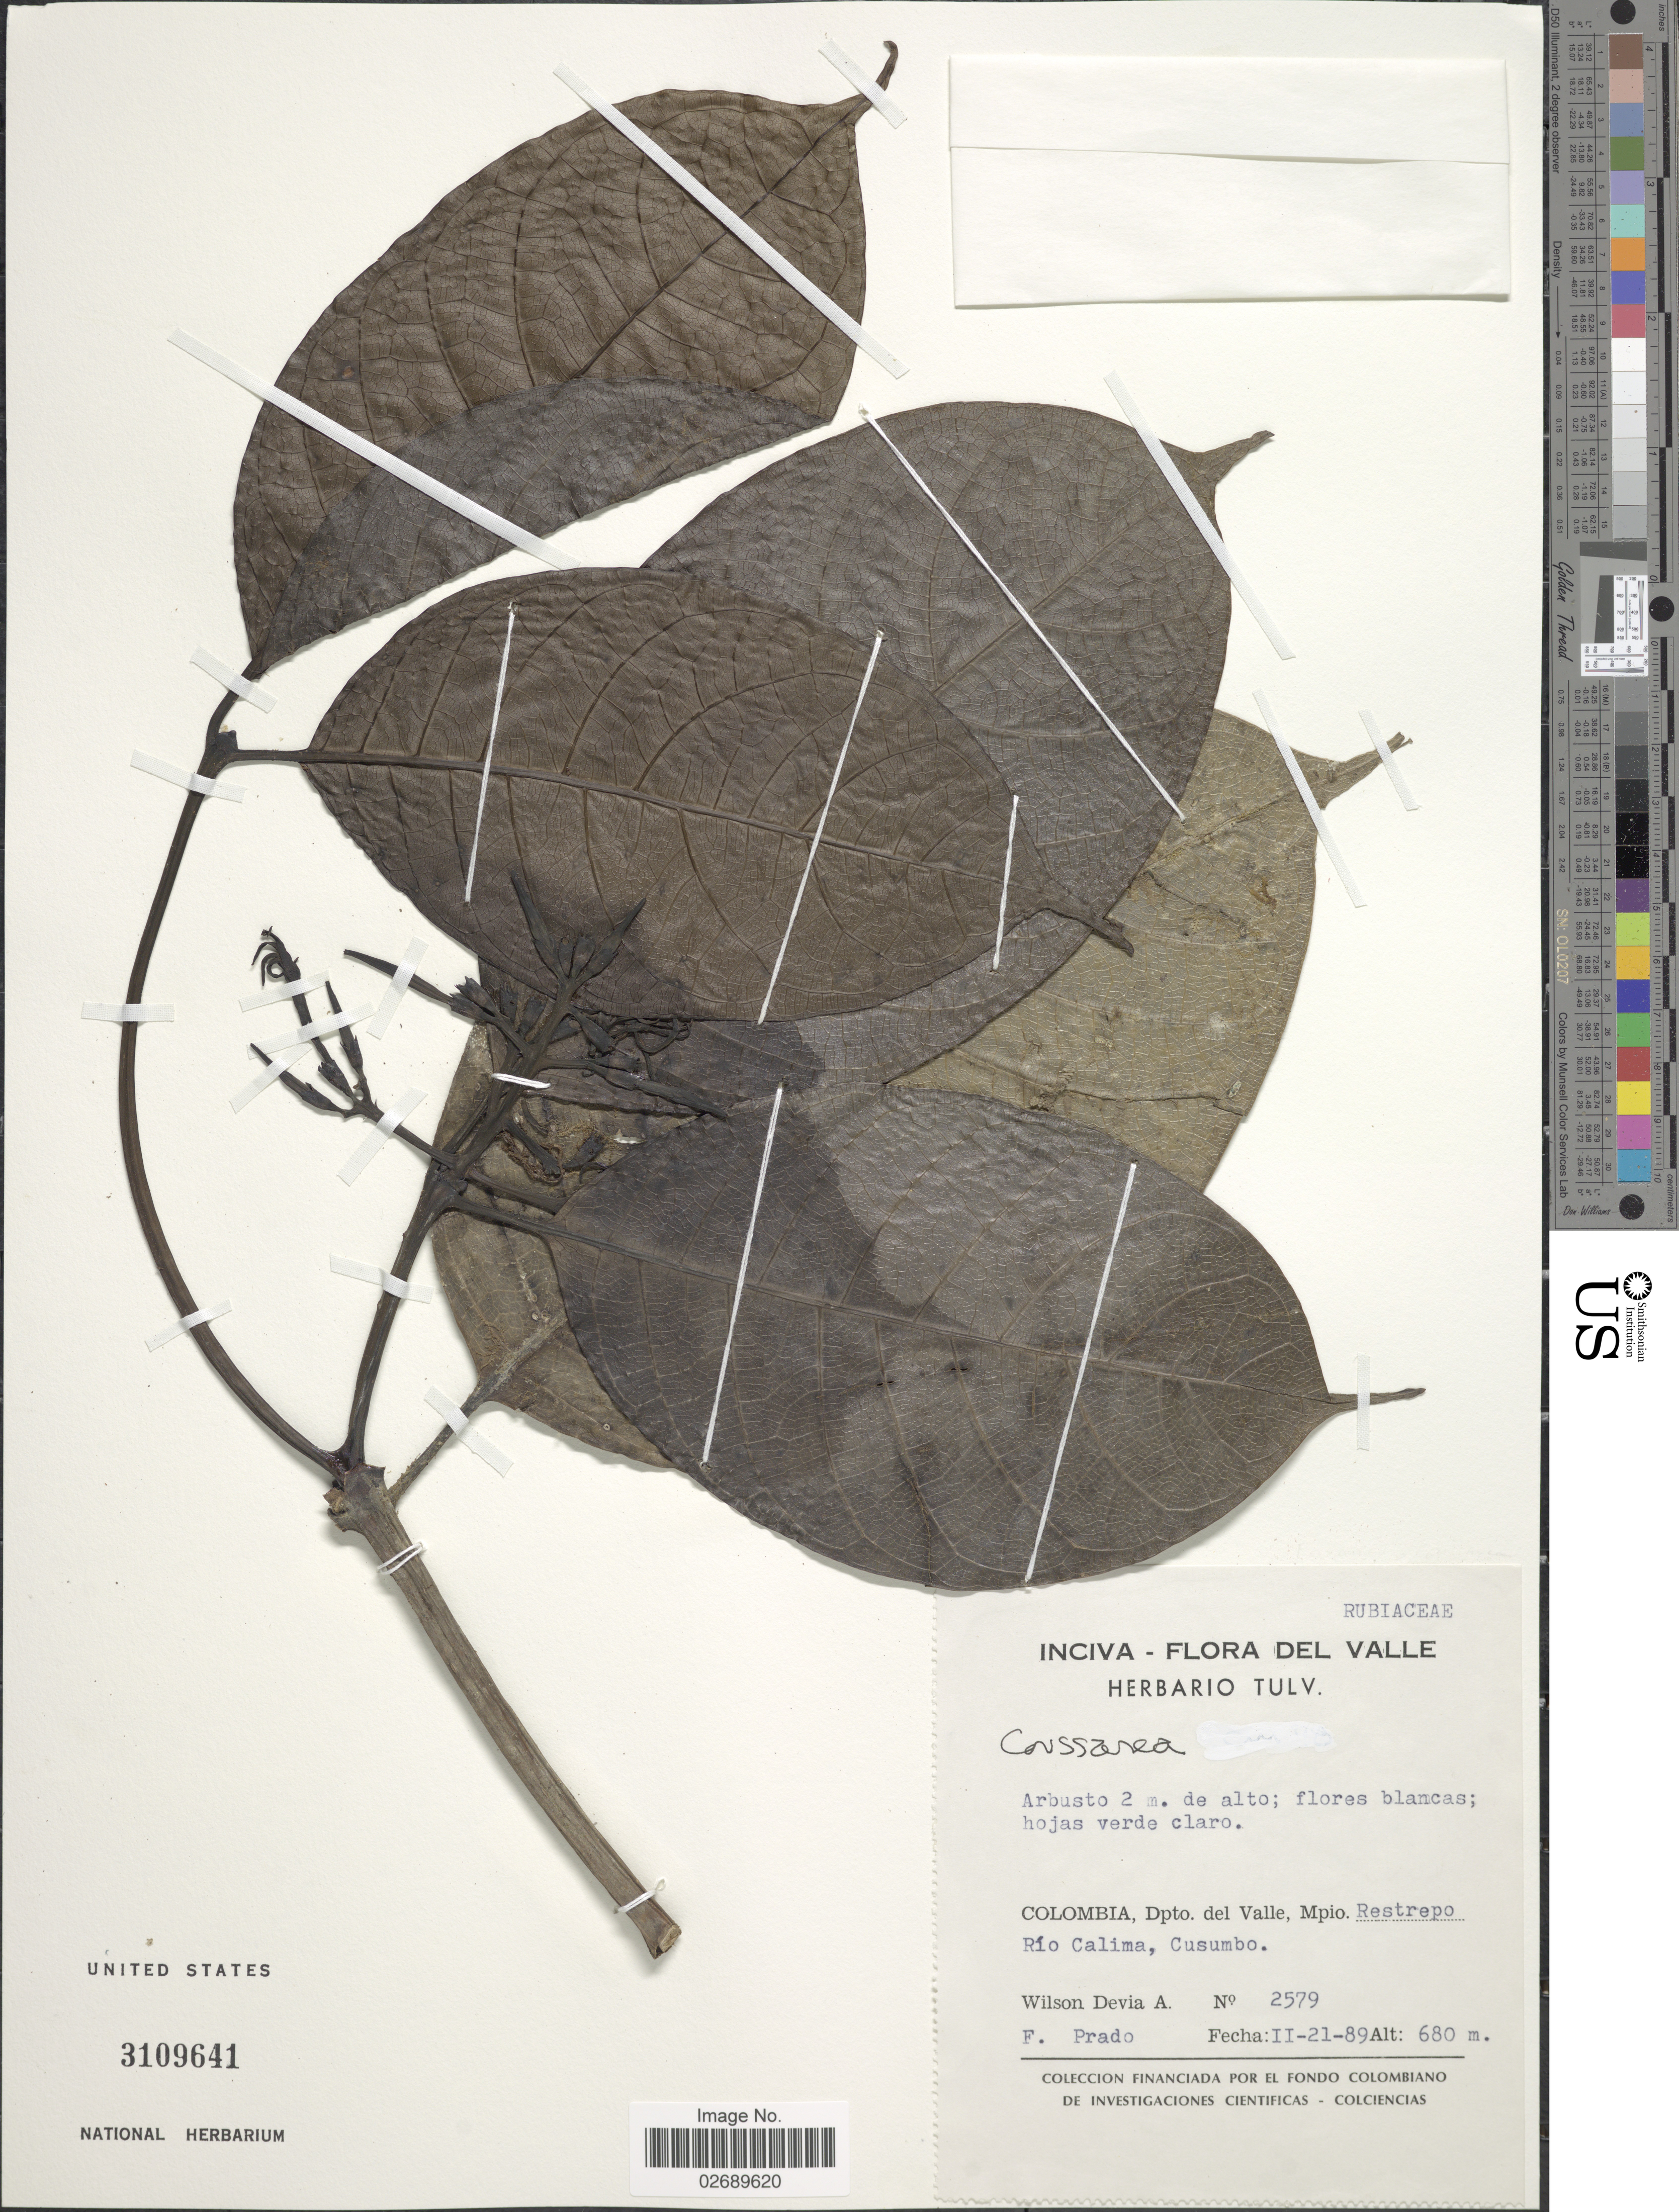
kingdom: Plantae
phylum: Tracheophyta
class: Magnoliopsida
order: Gentianales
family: Rubiaceae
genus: Coussarea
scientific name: Coussarea sp.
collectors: W. Devia A. & F. Prado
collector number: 2579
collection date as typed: Transcribed d/m/y: 21/2/89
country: Colombia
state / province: Valle del Cauca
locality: Dpto. del Valle, Mpio. Restrepo Rio Calima, Cusumbo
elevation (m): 680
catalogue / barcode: US 3109641